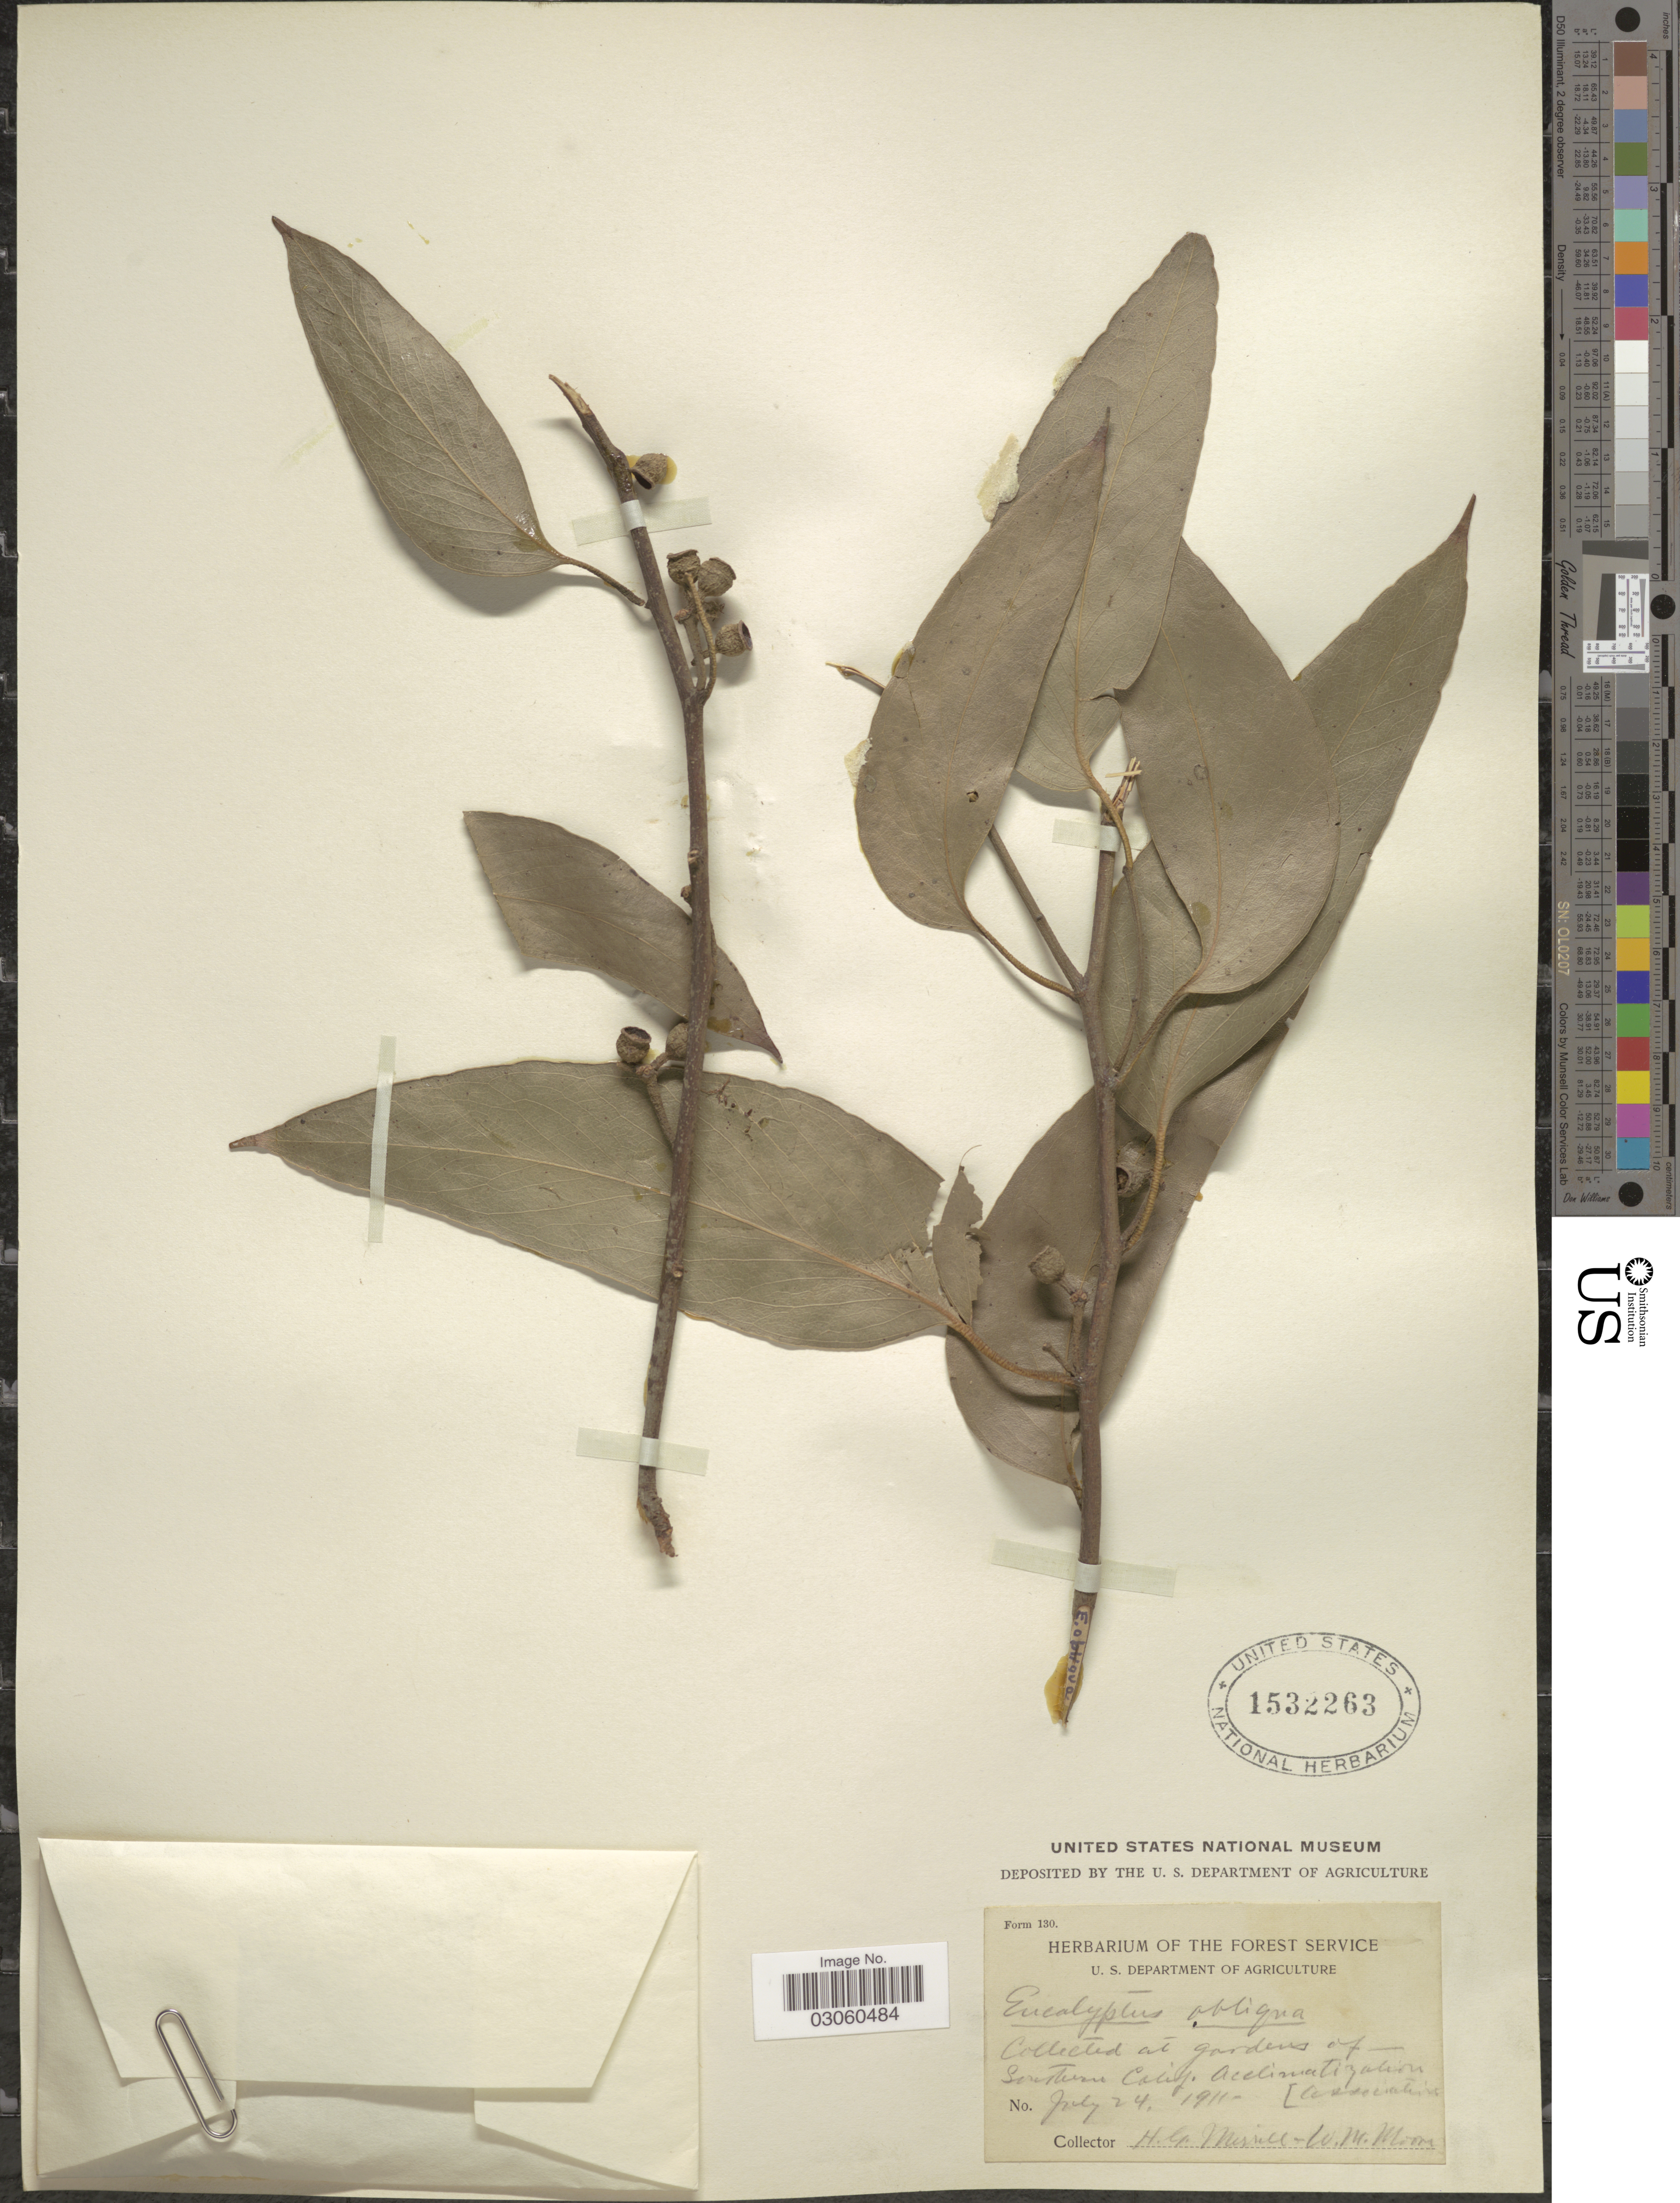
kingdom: Plantae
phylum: Tracheophyta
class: Magnoliopsida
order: Myrtales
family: Myrtaceae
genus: Eucalyptus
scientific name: Eucalyptus obliqua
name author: L'Hér.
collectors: H. Merrill & W. Moore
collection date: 1911-07-24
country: United States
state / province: California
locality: Collected at gardens of Southern Calif. Acclimatization Association.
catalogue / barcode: US 1532263